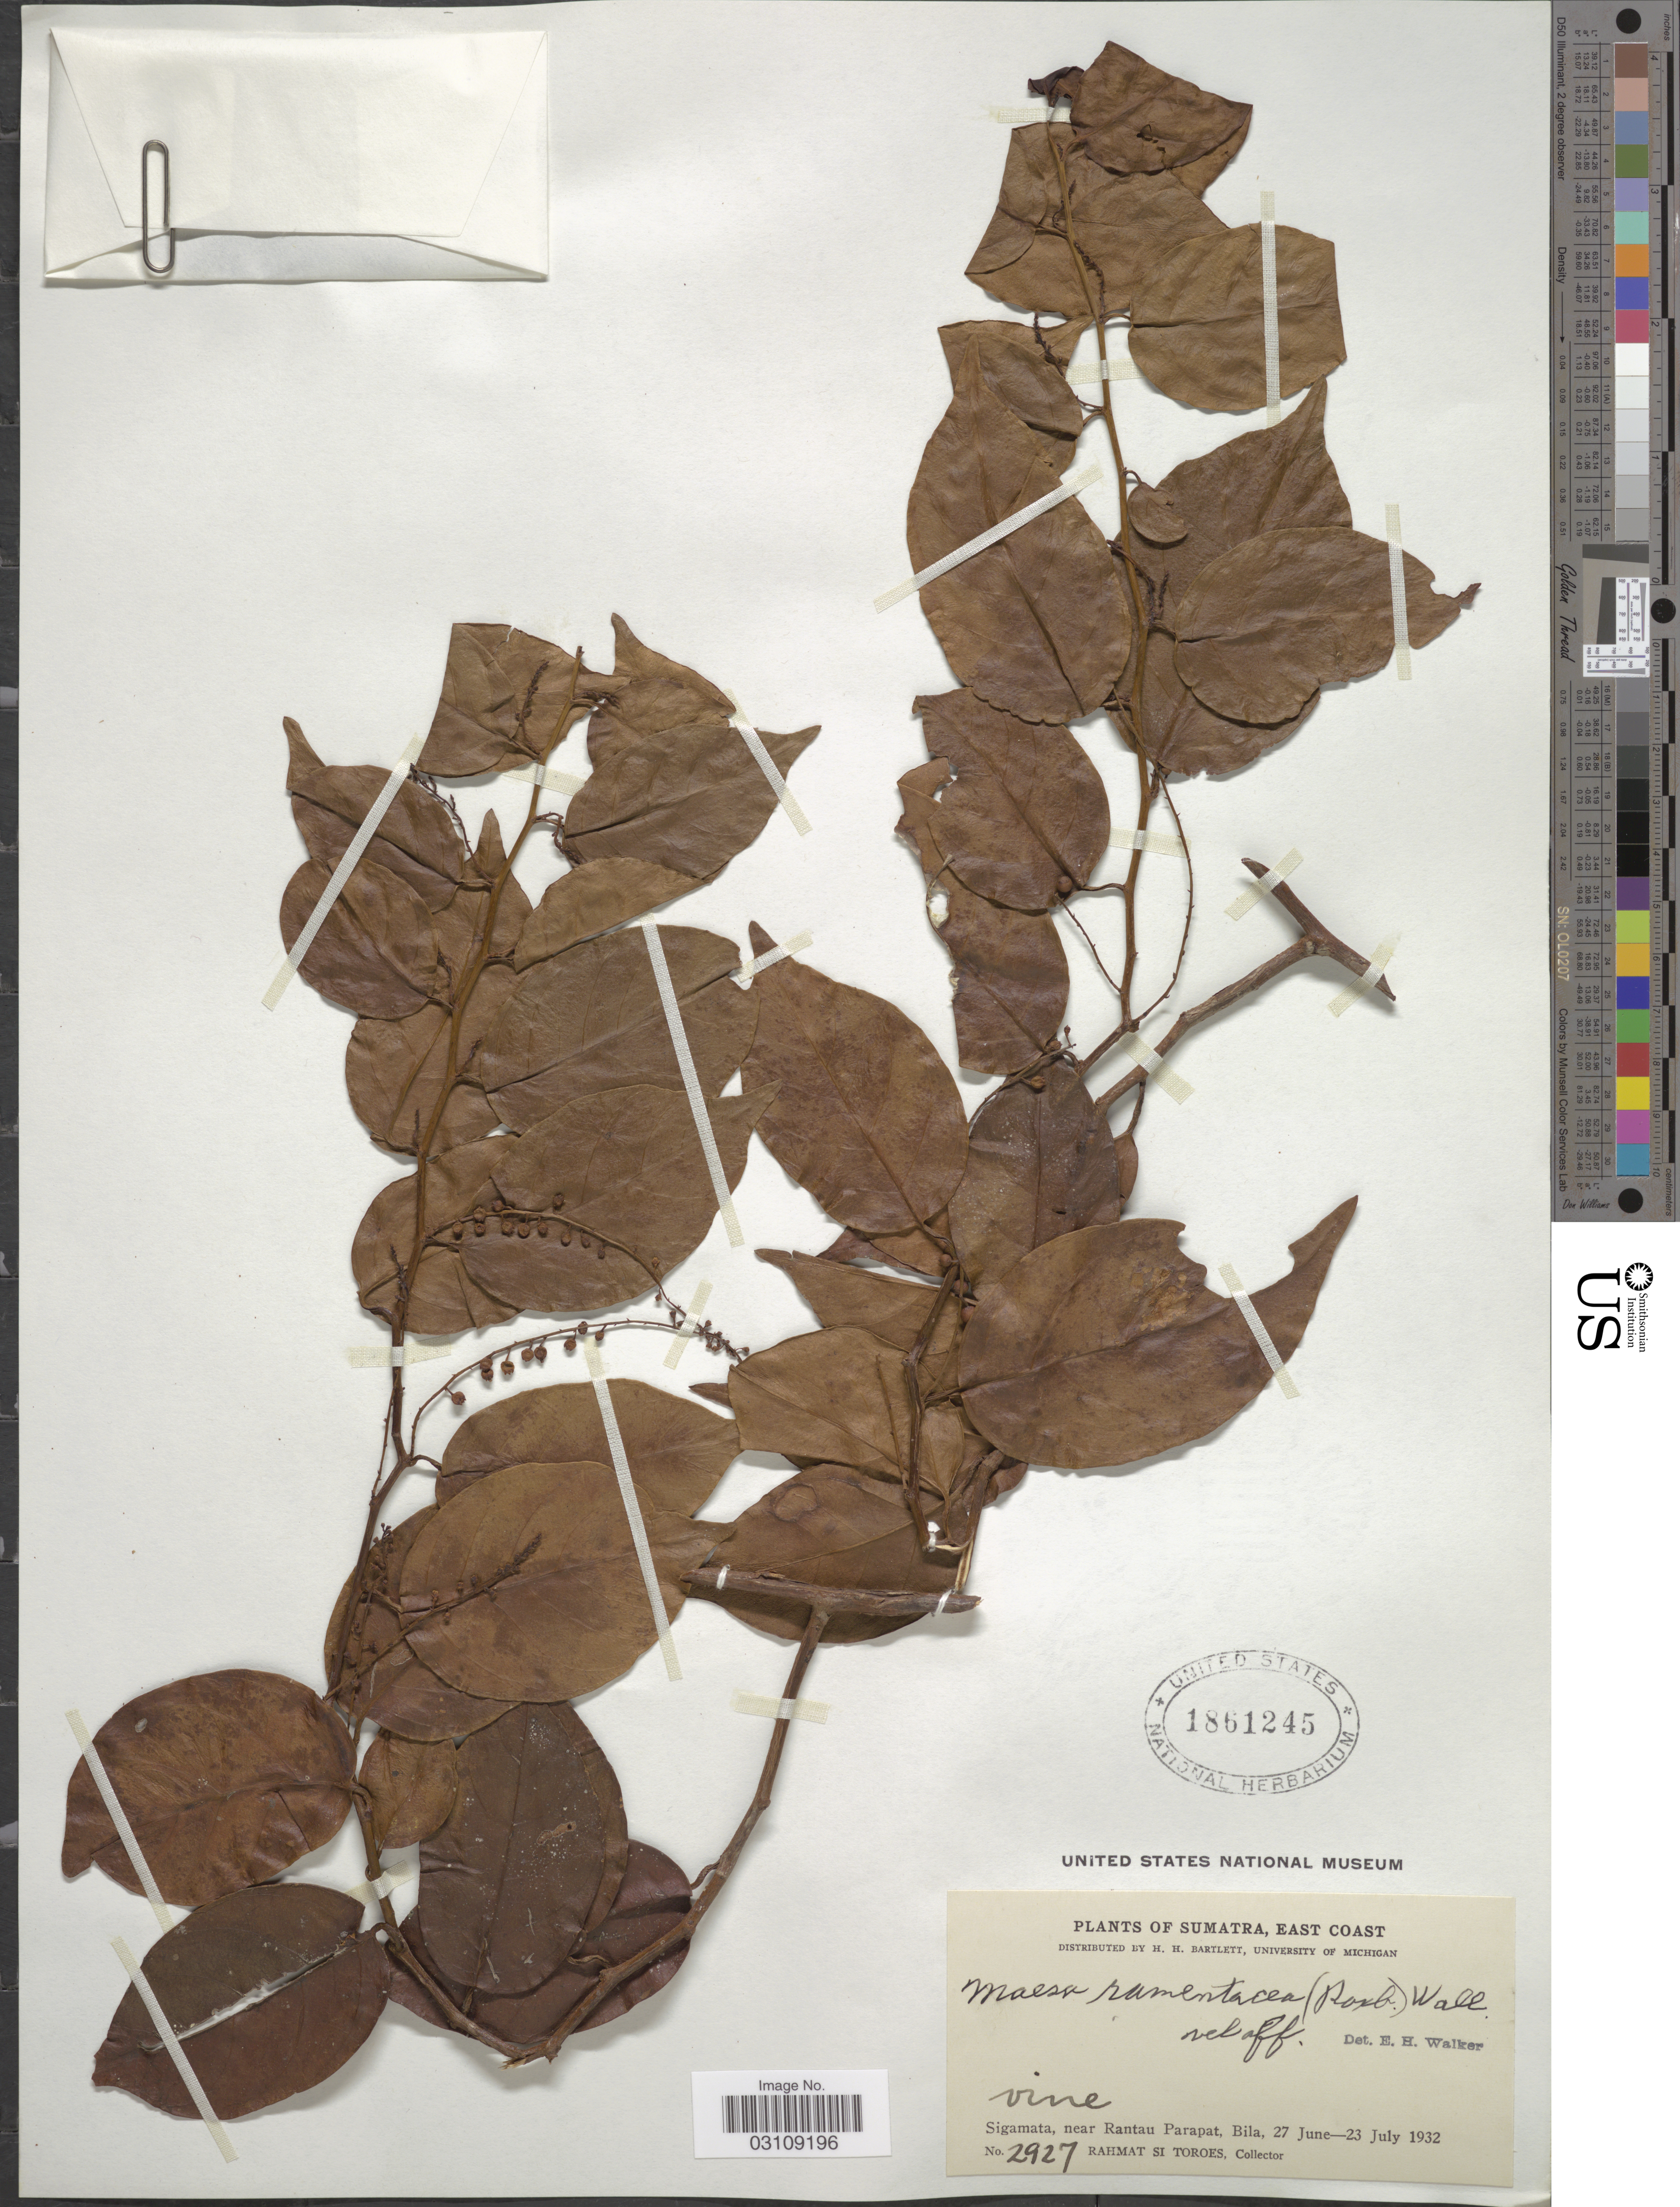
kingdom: Plantae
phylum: Tracheophyta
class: Magnoliopsida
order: Ericales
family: Primulaceae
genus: Maesa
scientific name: Maesa ramentacea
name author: (Roxb.) A. DC.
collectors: Rahmat Si Boeea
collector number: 2927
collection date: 1932-06-27/1932-07-23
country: Indonesia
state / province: Sumatra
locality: East Coast. Sigamata, near Rantau Parapat, Bila.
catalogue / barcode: US 1861245